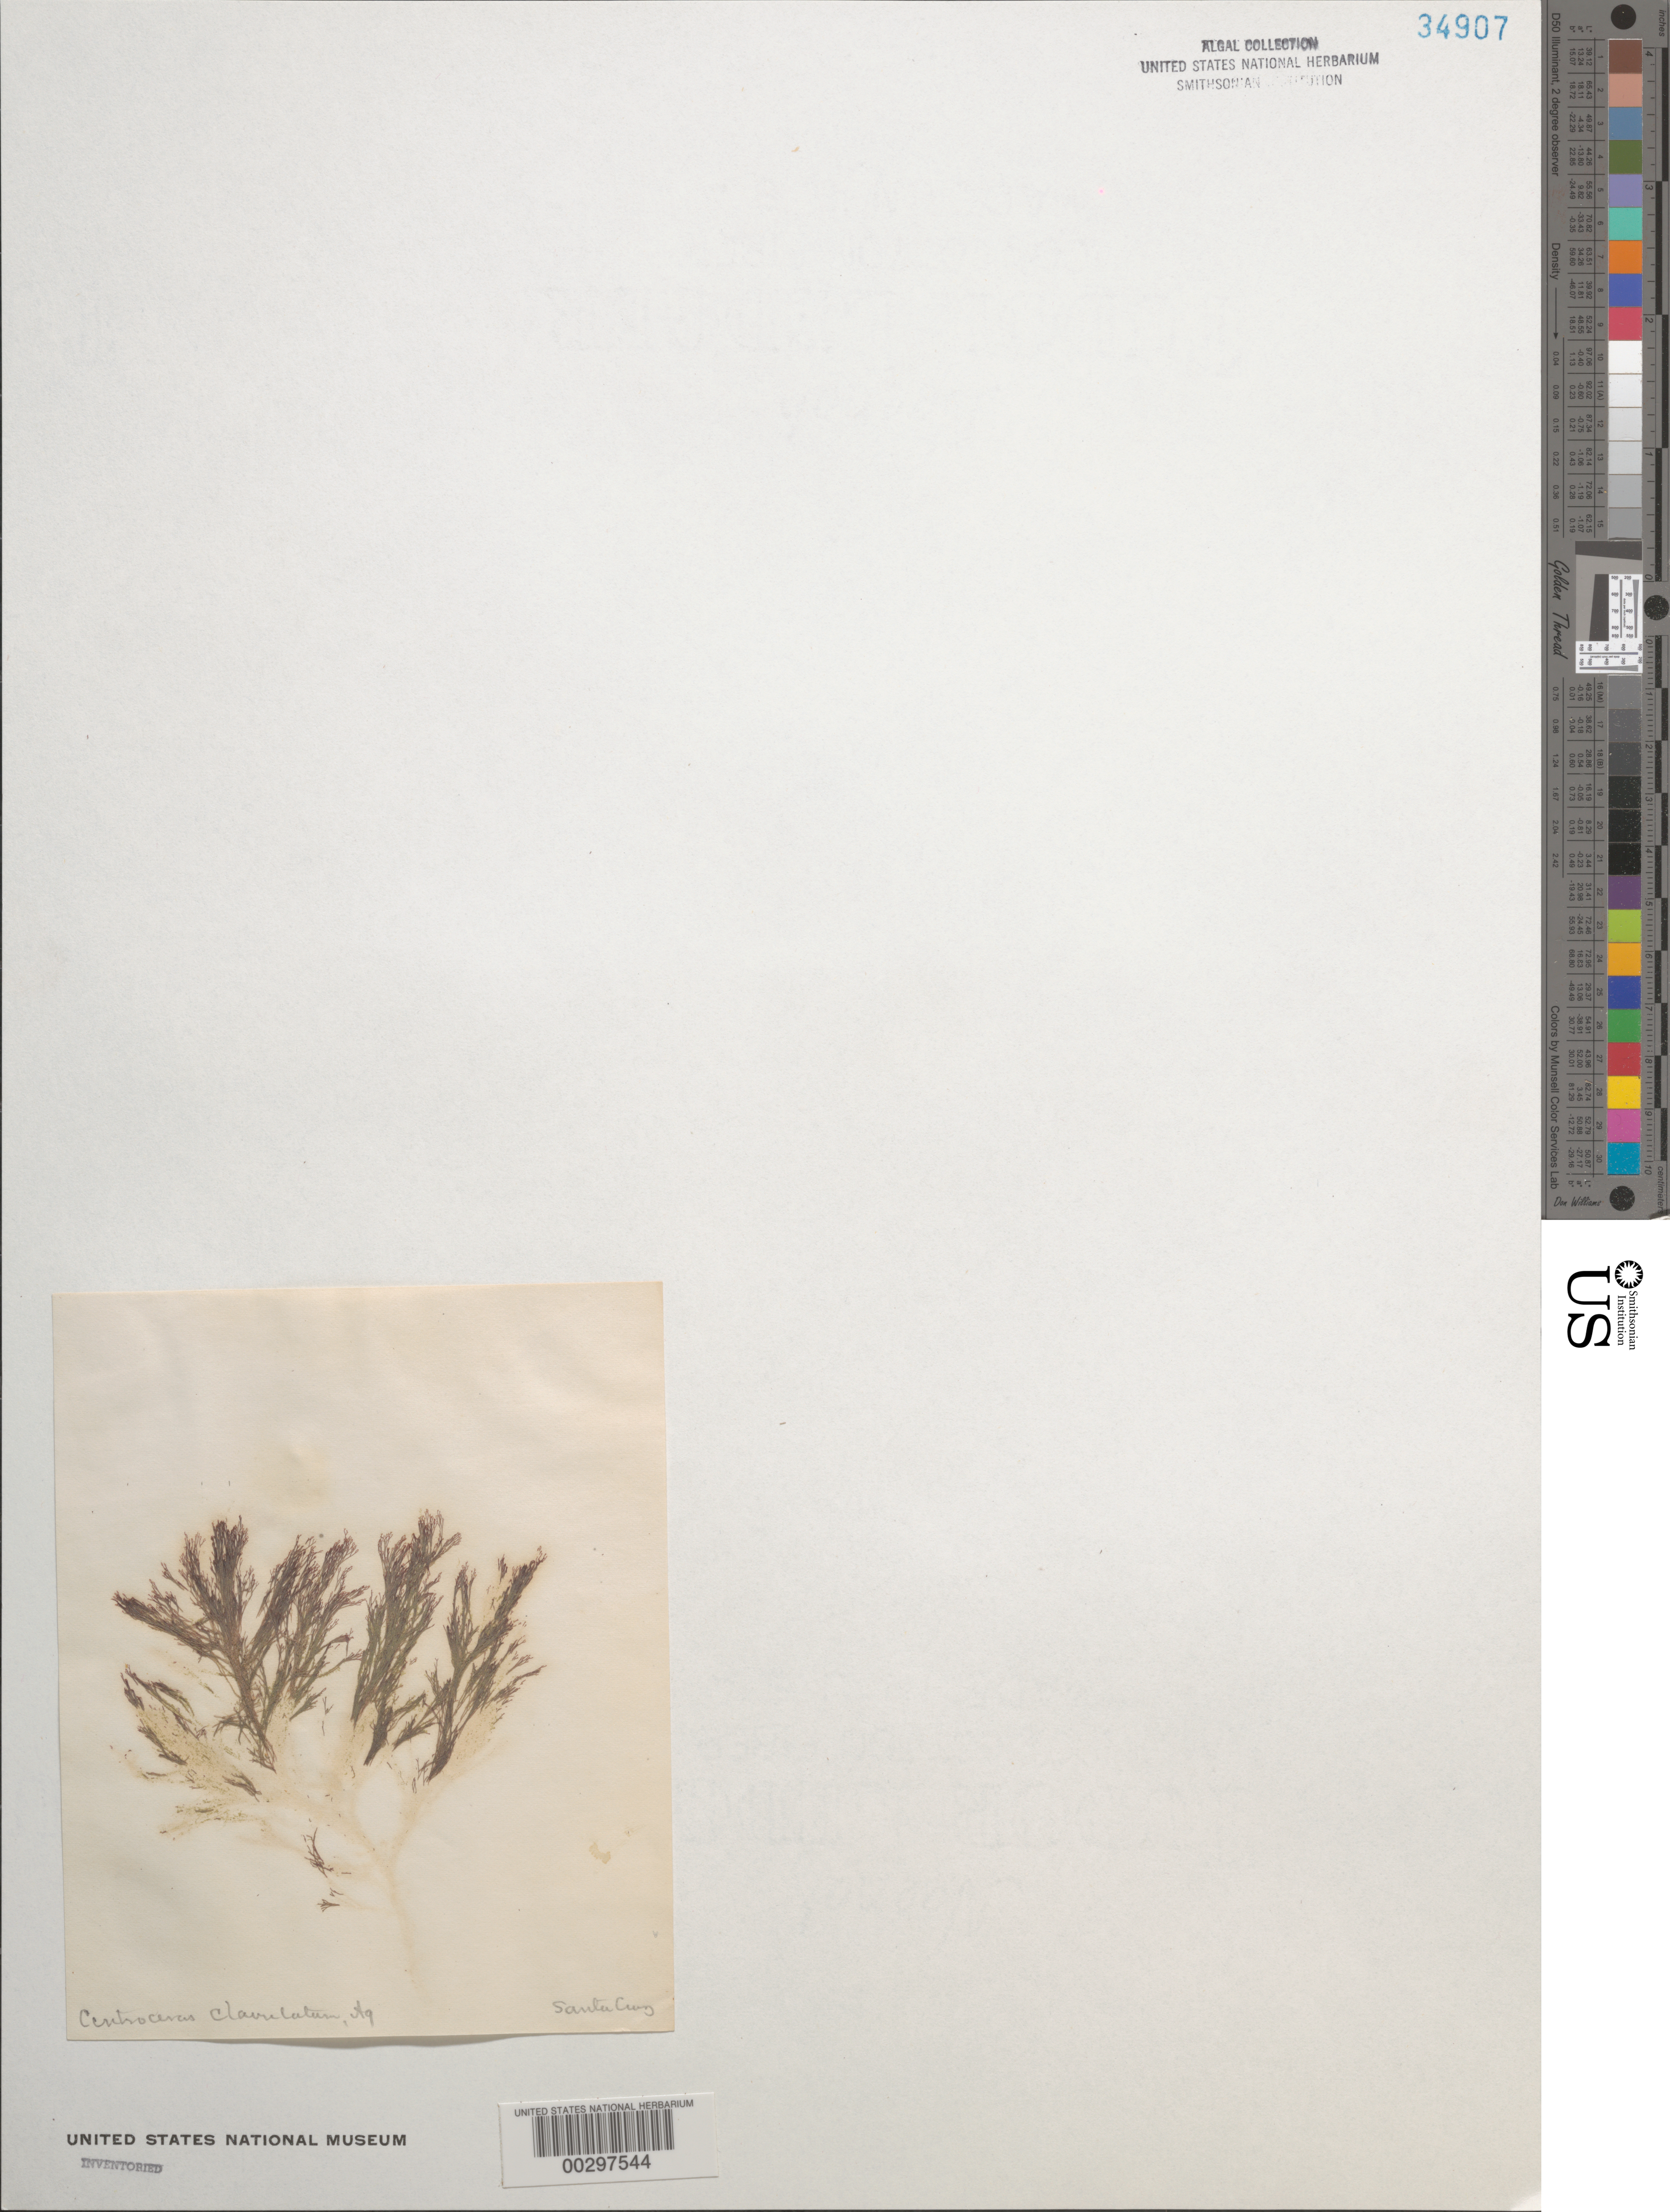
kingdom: Plantae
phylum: Rhodophyta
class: Florideophyceae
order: Ceramiales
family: Ceramiaceae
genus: Centroceras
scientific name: Centroceras clavulatum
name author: (C. Agardh) Mont.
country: United States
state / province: California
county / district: Santa Cruz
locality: Santa Cruz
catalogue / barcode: US 34907